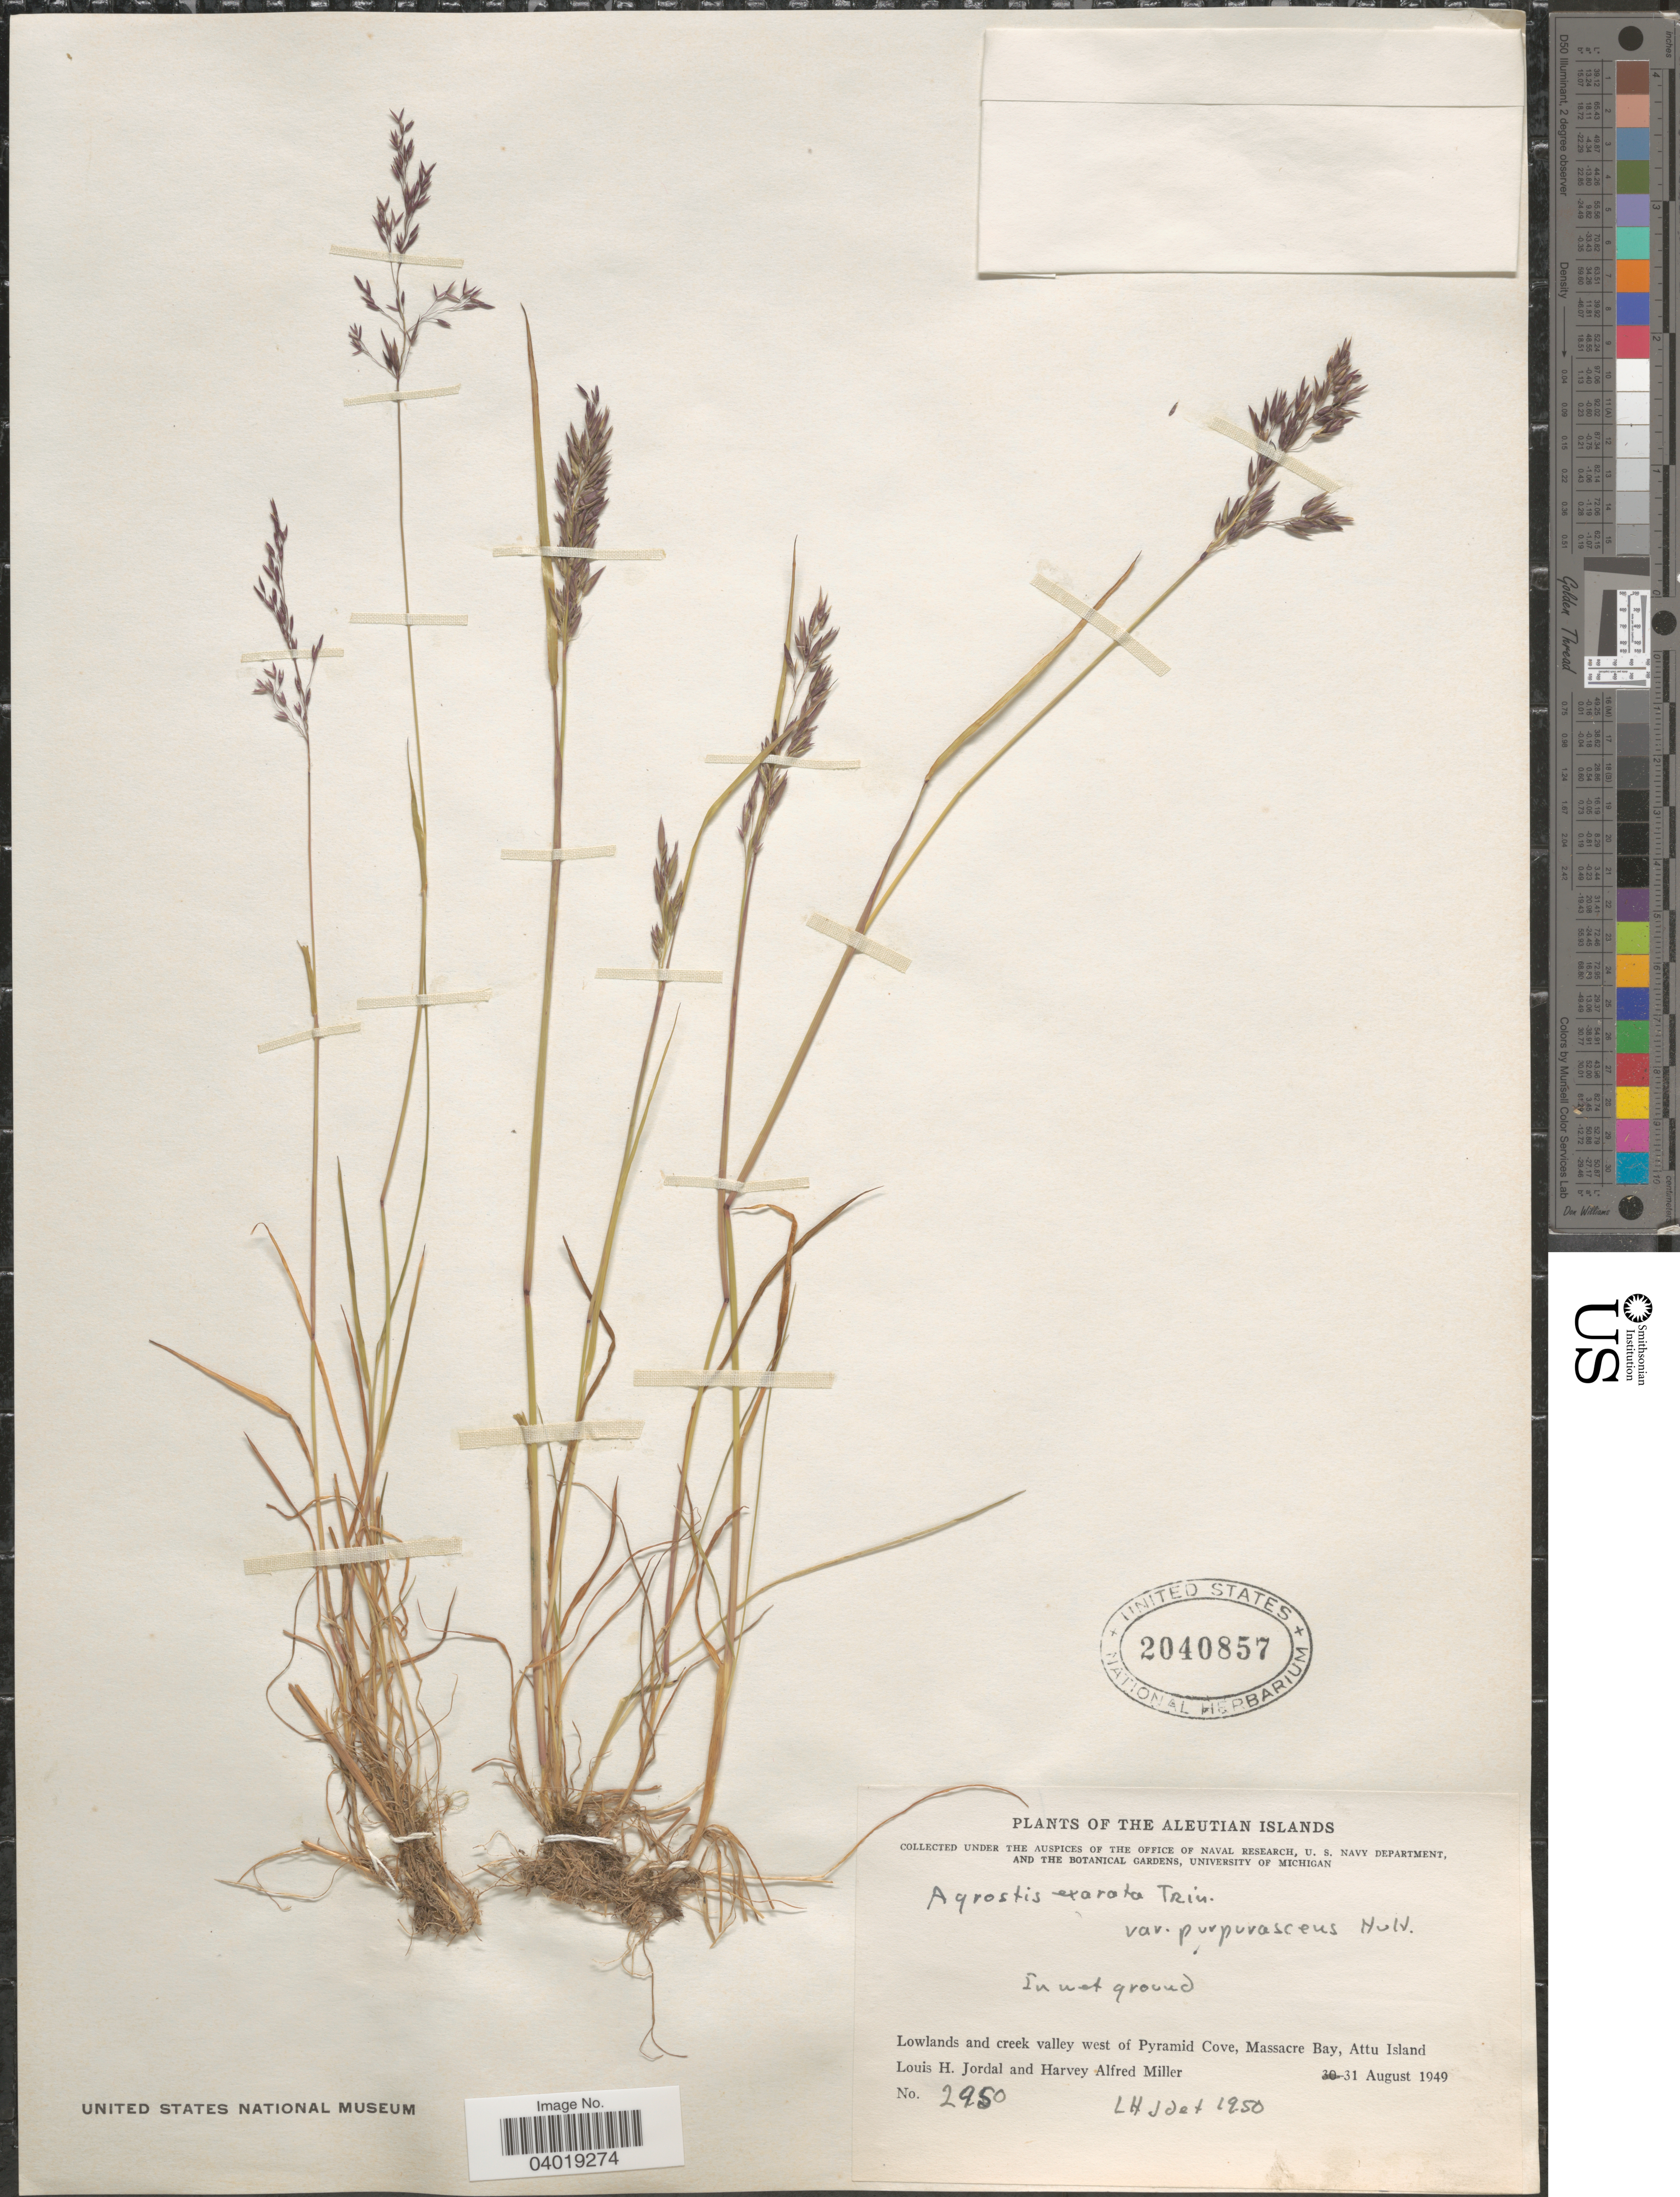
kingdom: Plantae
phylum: Tracheophyta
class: Liliopsida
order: Poales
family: Poaceae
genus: Agrostis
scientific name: Agrostis exarata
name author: Trin.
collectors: L. Jordal & H. A. Miller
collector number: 2950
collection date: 1949-08-31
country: United States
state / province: Alaska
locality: The Aleutian Islands. Lowlands and creek valley west of Pyramid Cove, Massacre Bay, Attu Island.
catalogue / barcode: US 2040857